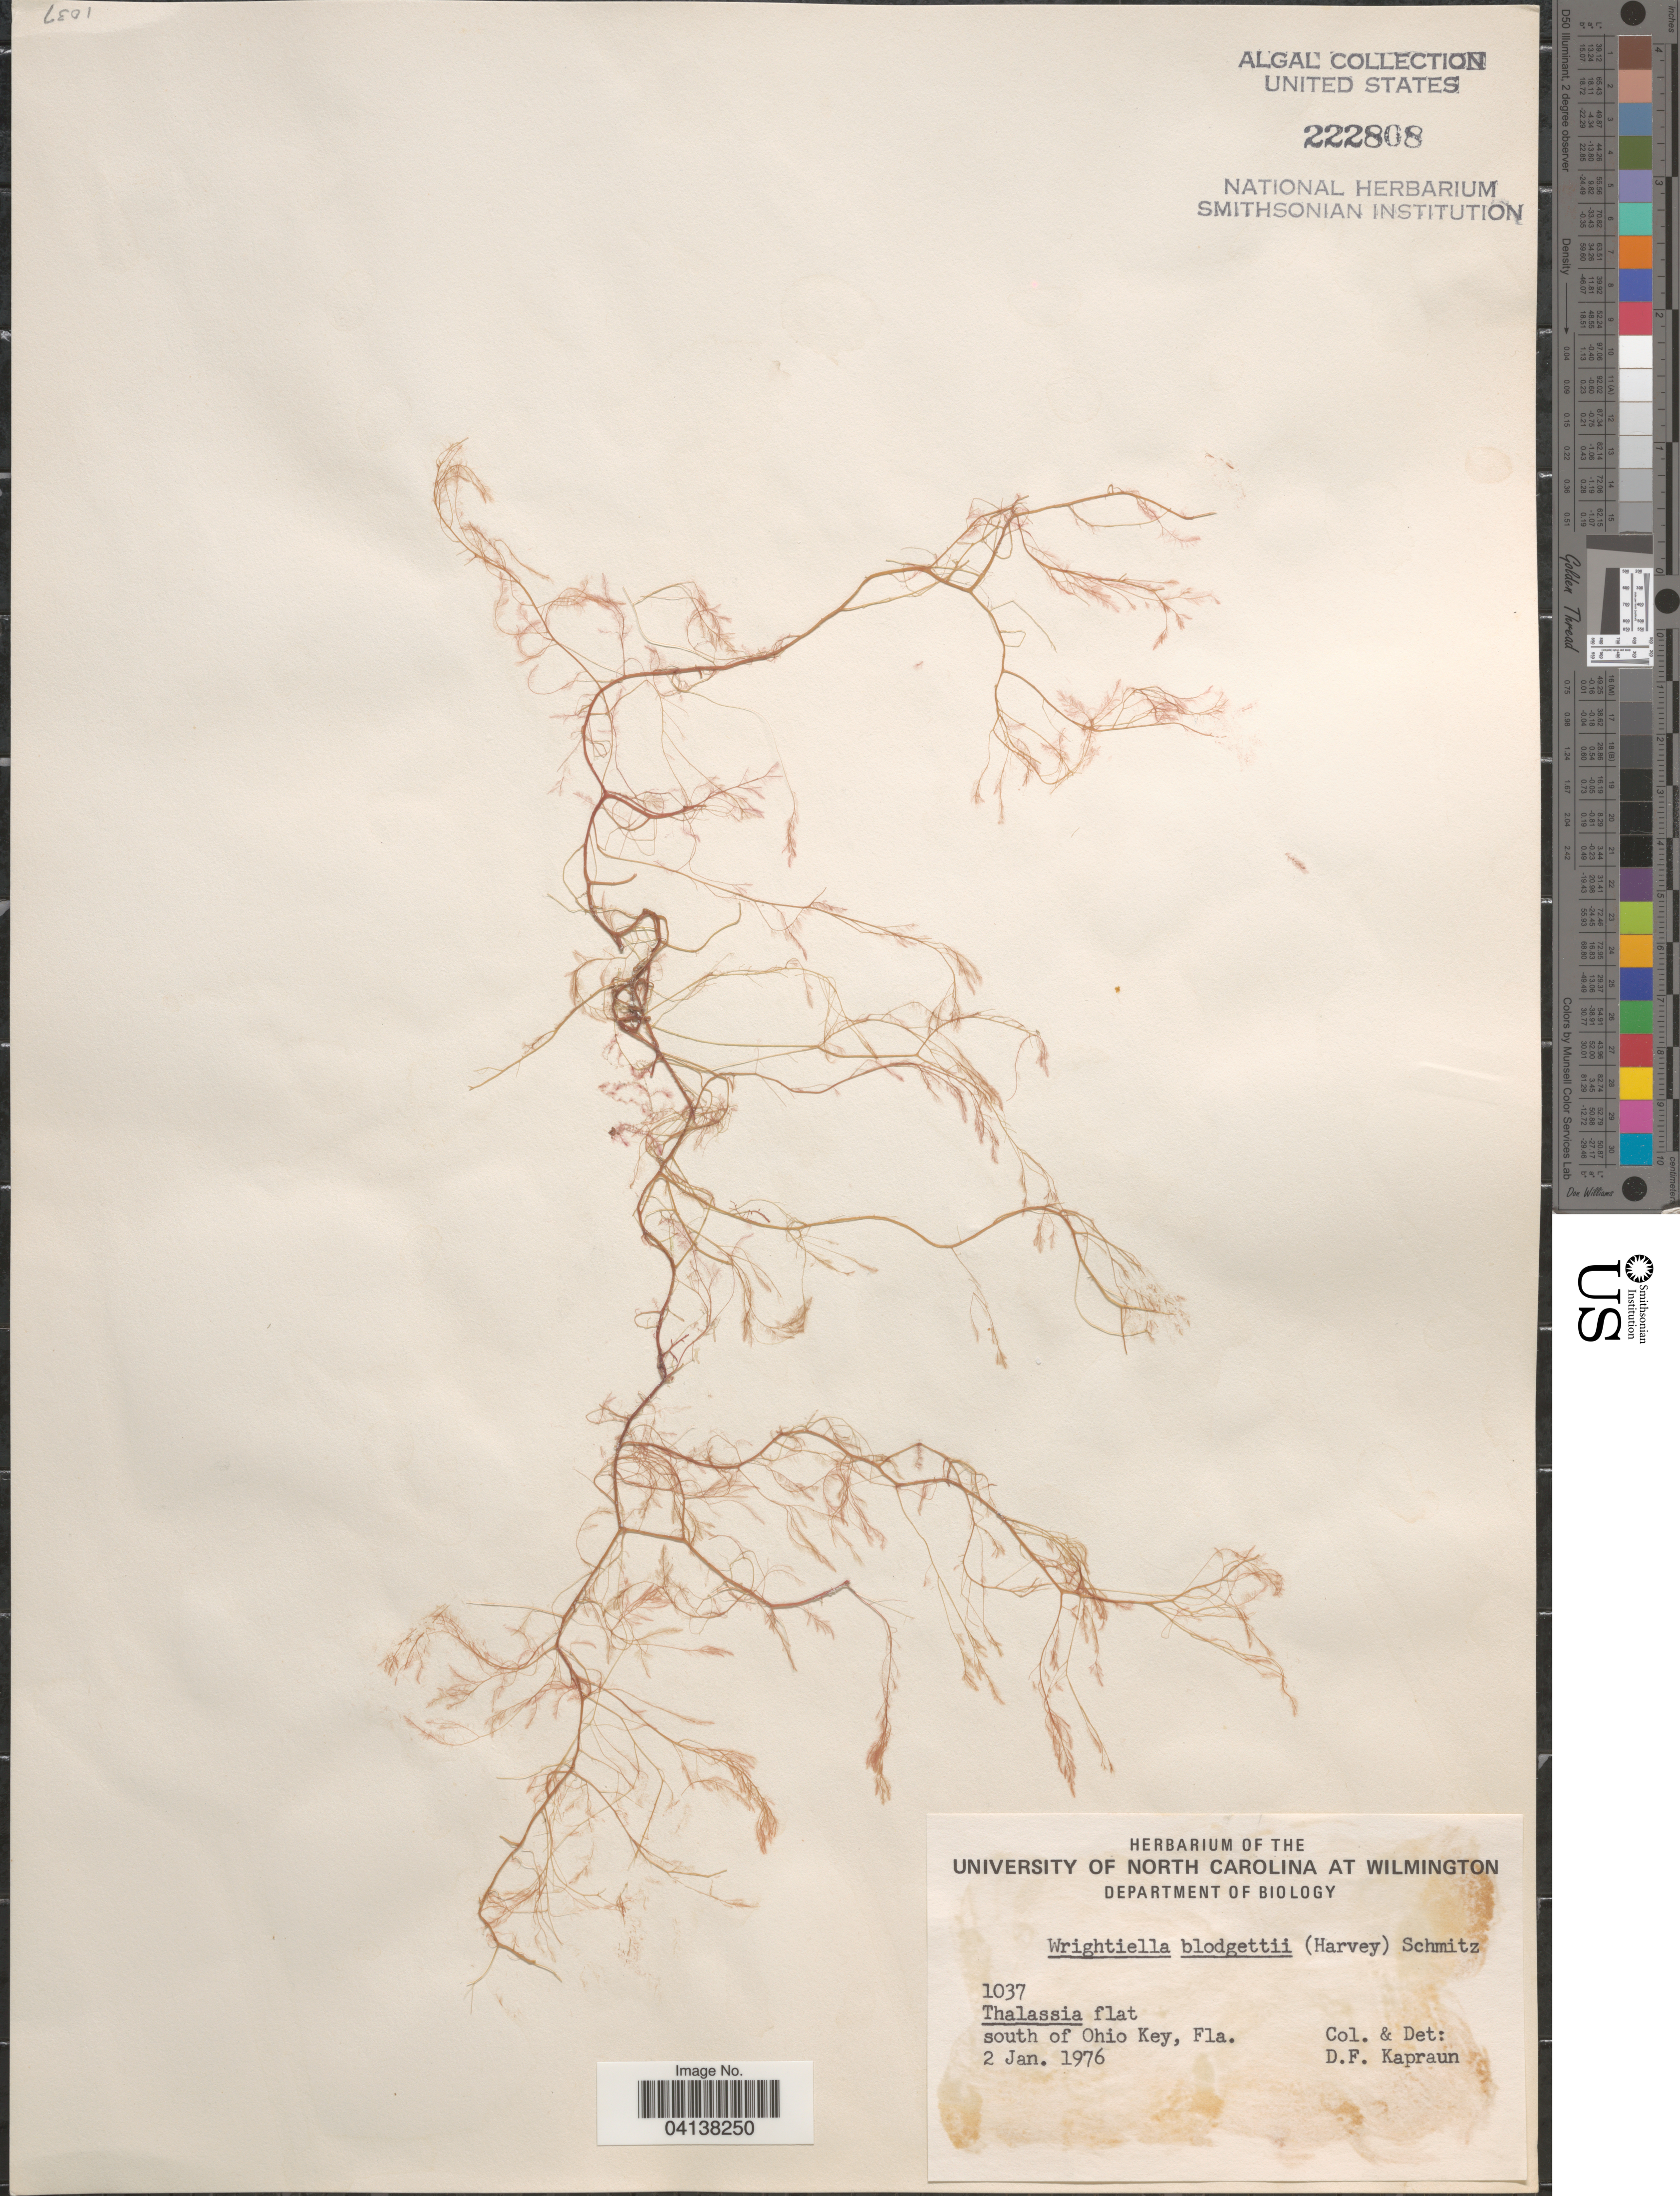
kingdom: Plantae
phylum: Rhodophyta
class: Florideophyceae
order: Ceramiales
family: Rhodomelaceae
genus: Wrightiella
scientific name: Wrightiella blodgettii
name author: (Harv.) F. Schmitz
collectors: D. F. Kapraun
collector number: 1037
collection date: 1976-01-02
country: United States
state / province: Florida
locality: Thalassia flat south of Ohio Key.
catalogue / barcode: US 222808